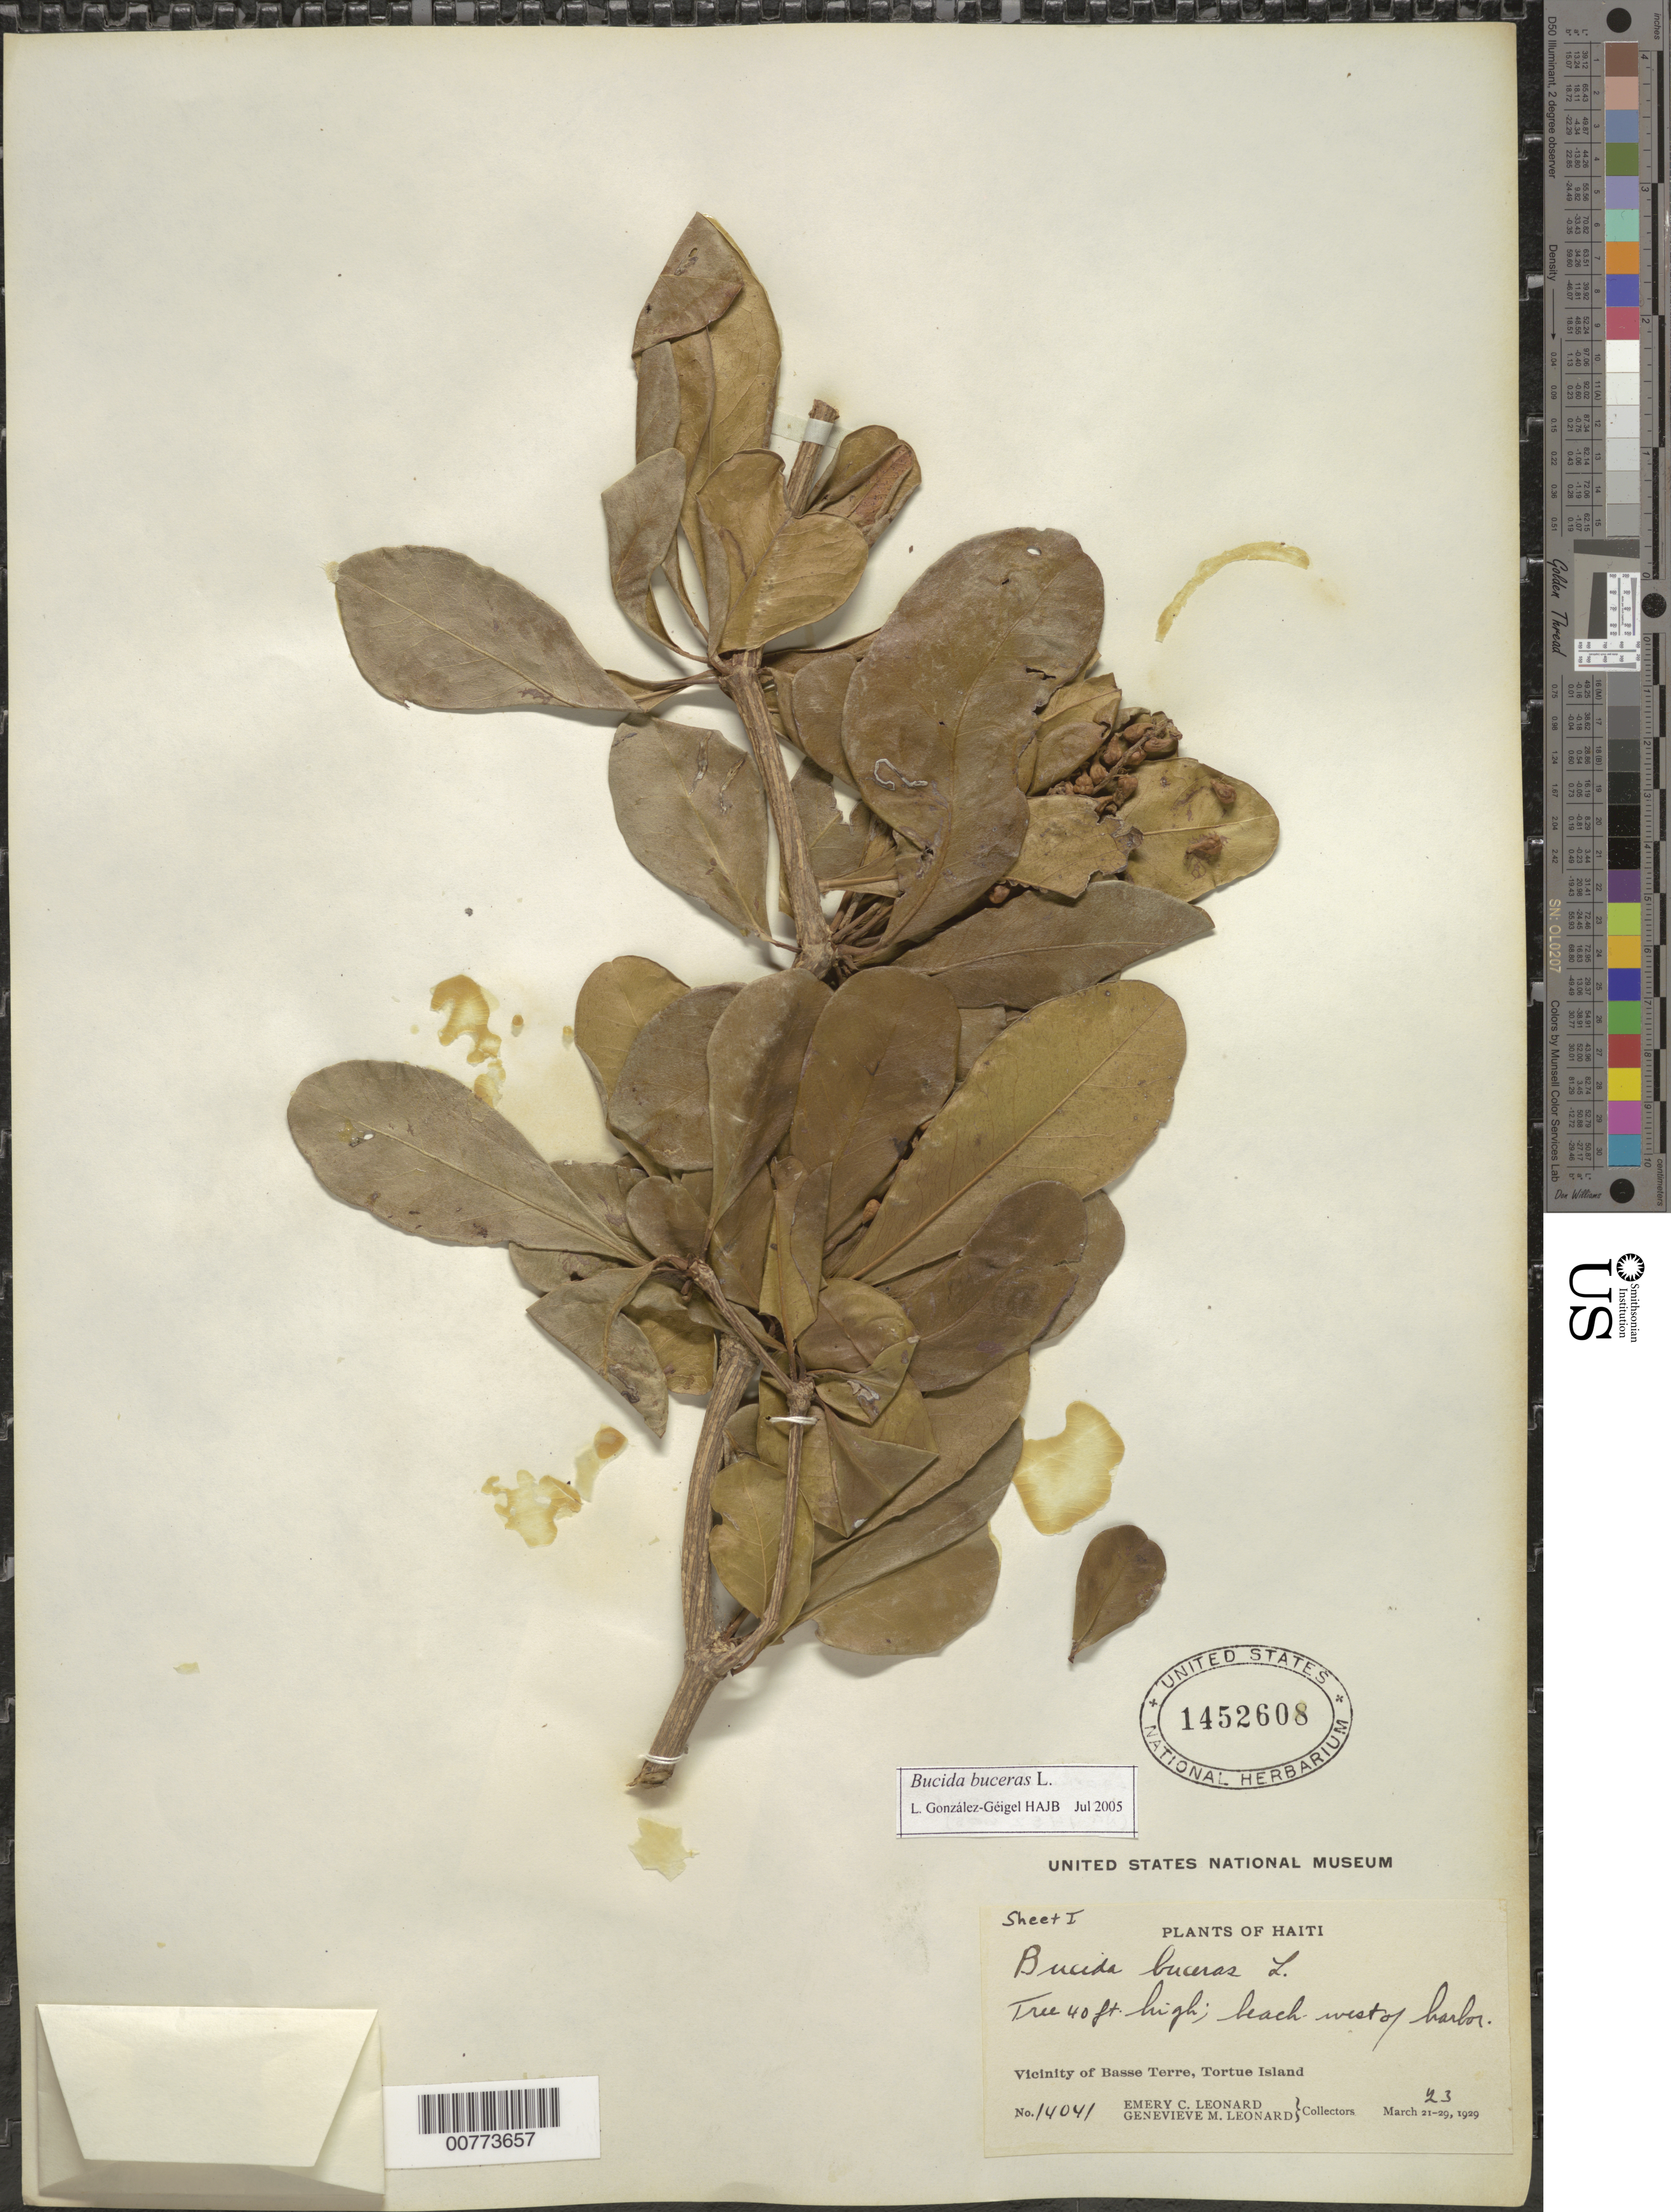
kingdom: Plantae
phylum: Tracheophyta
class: Magnoliopsida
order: Myrtales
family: Combretaceae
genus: Terminalia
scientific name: Terminalia buceras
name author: (L.) C. Wright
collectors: E. C. Leonard & G. M. Leonard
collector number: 14041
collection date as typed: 23 Mar 1929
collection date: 1929-03-23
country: Haiti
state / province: Nord-Óuest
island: Île de la Tortue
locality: Tortue Island, vicinity of La Vallée, west of harbor.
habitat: Beach.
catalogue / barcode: US 1452608